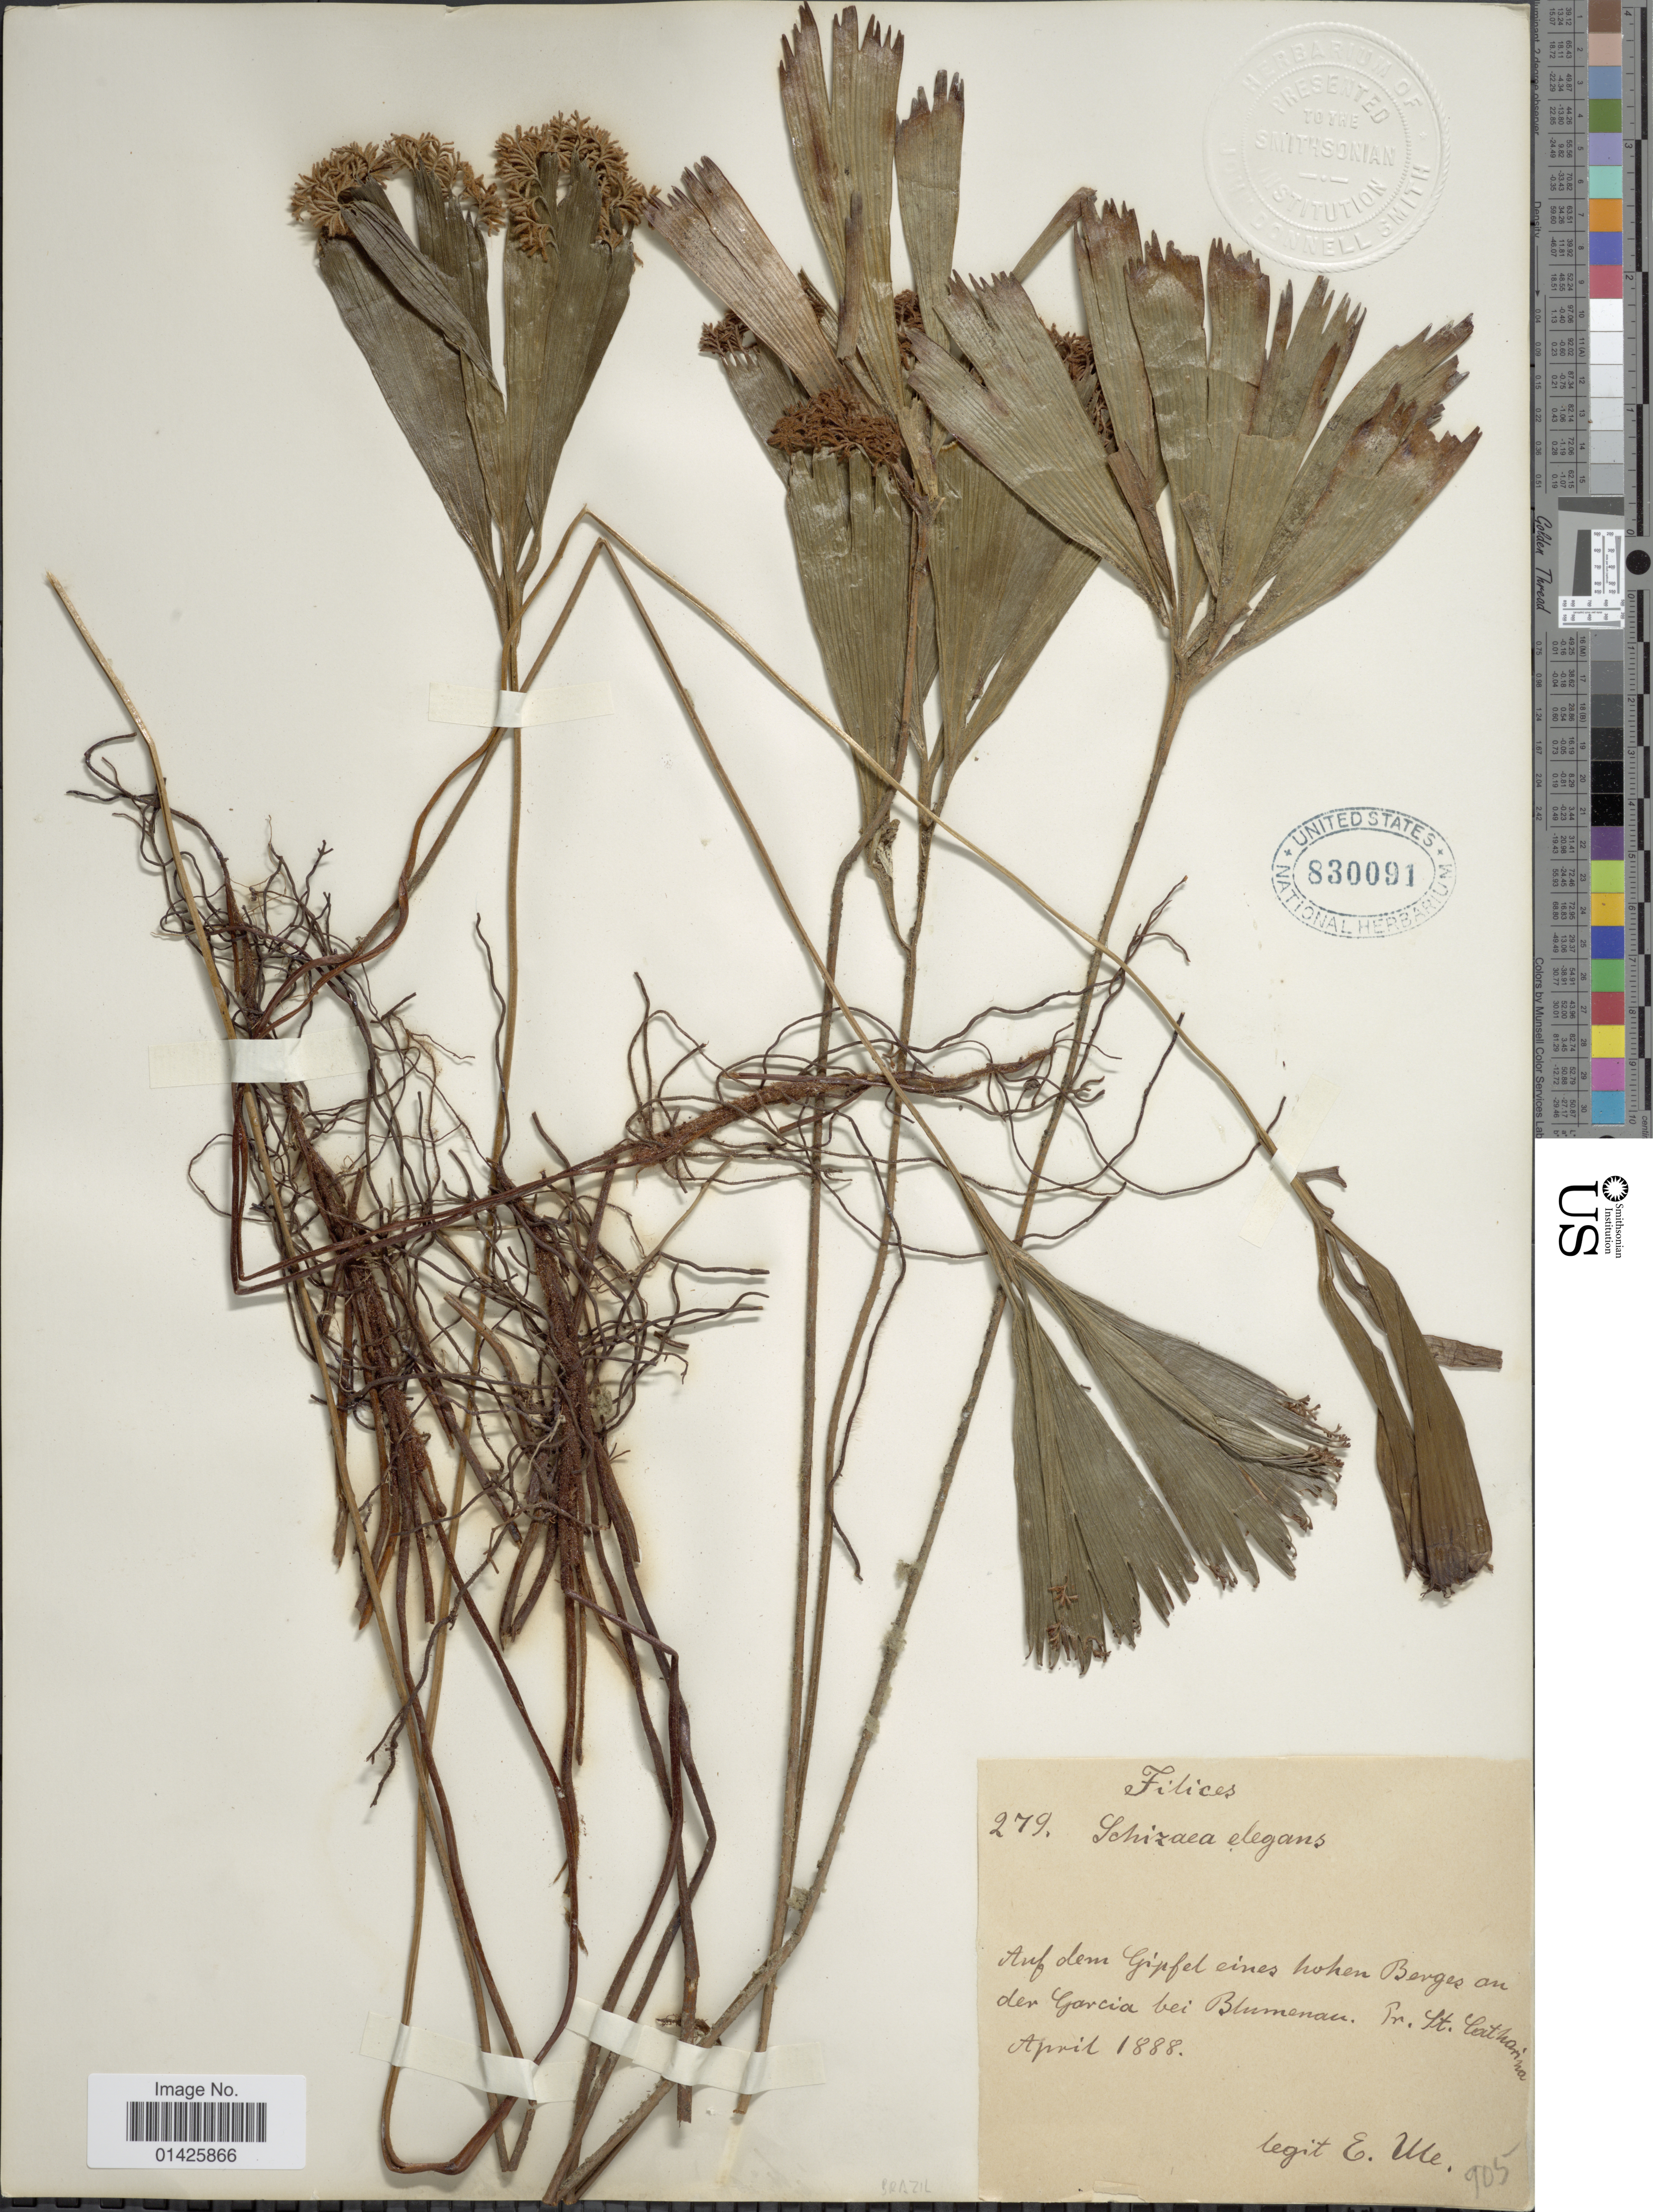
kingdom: Plantae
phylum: Tracheophyta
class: Polypodiopsida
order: Schizaeales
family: Schizaeaceae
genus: Schizaea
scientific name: Schizaea elegans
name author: (Vahl) Sw.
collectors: E. H. Ule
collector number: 279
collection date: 1888-04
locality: Auf dem Gripfel eines hohen Berges au der Garcia bei Blumenau, Pr. ft. Couthomna [interpreted]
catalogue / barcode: US 830091